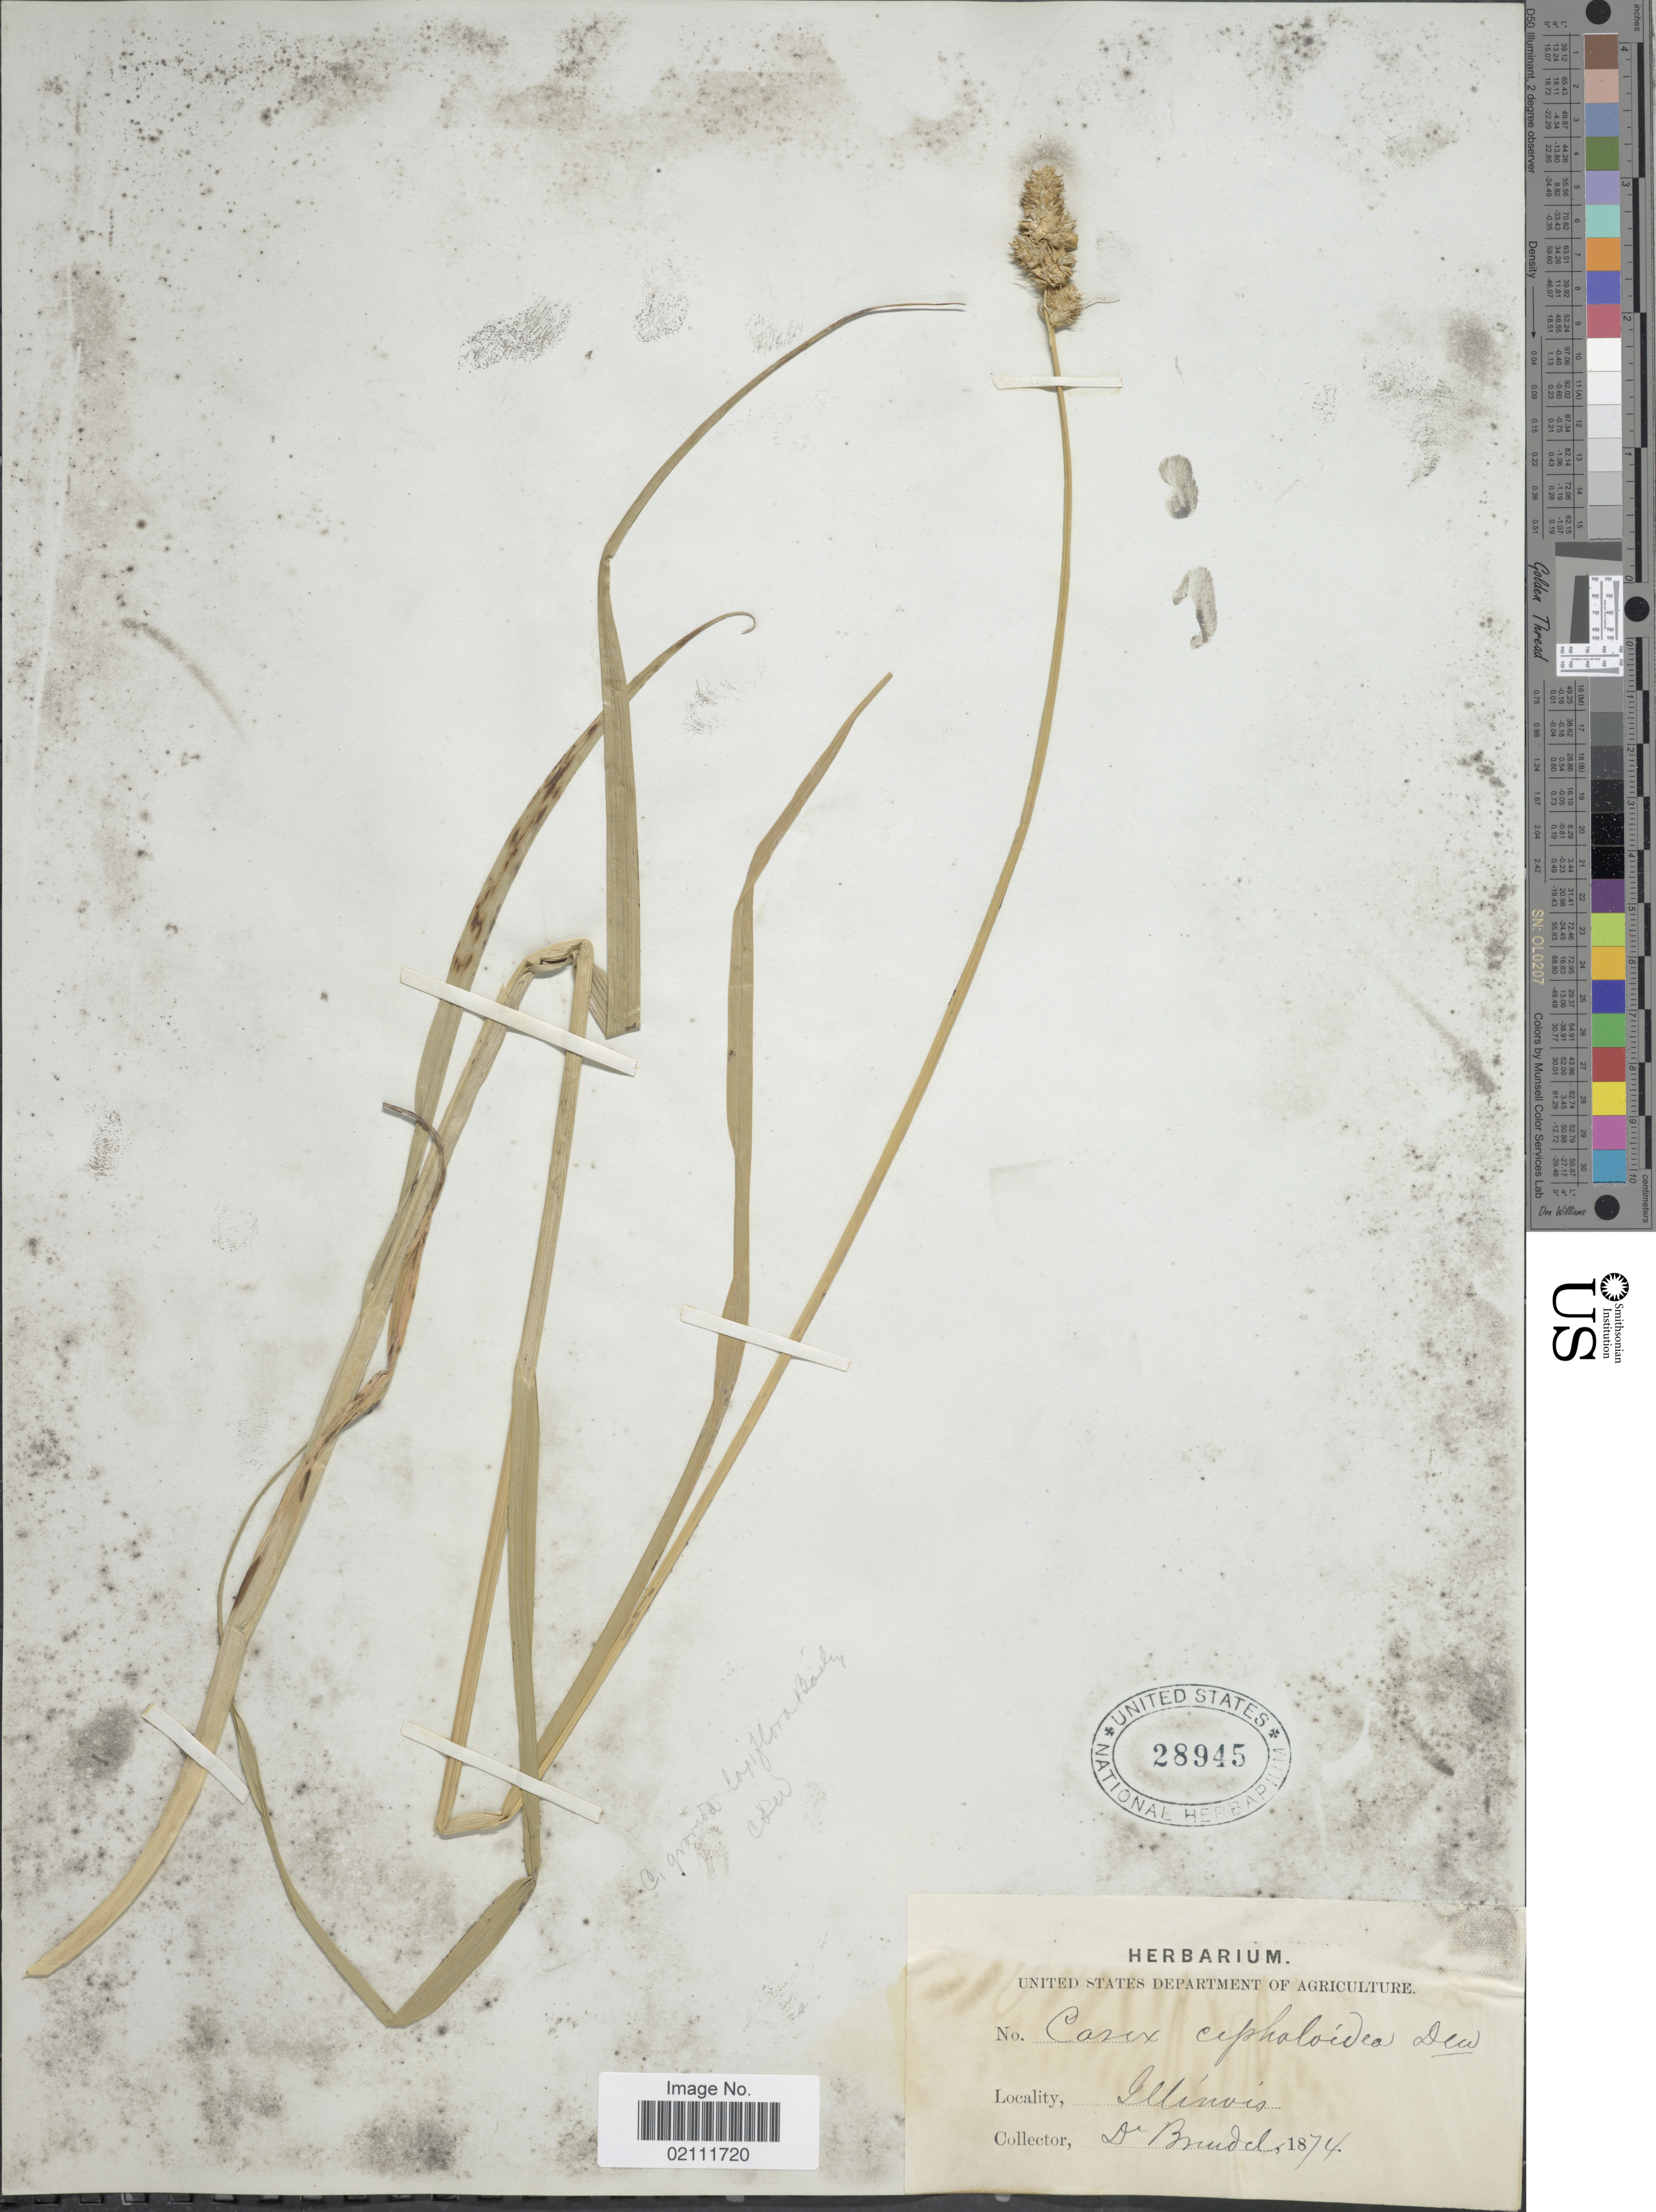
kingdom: Plantae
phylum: Tracheophyta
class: Liliopsida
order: Poales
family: Cyperaceae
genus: Carex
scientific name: Carex gravida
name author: L.H. Bailey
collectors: F. Brendel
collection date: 1874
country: United States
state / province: Illinois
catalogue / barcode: US 28945